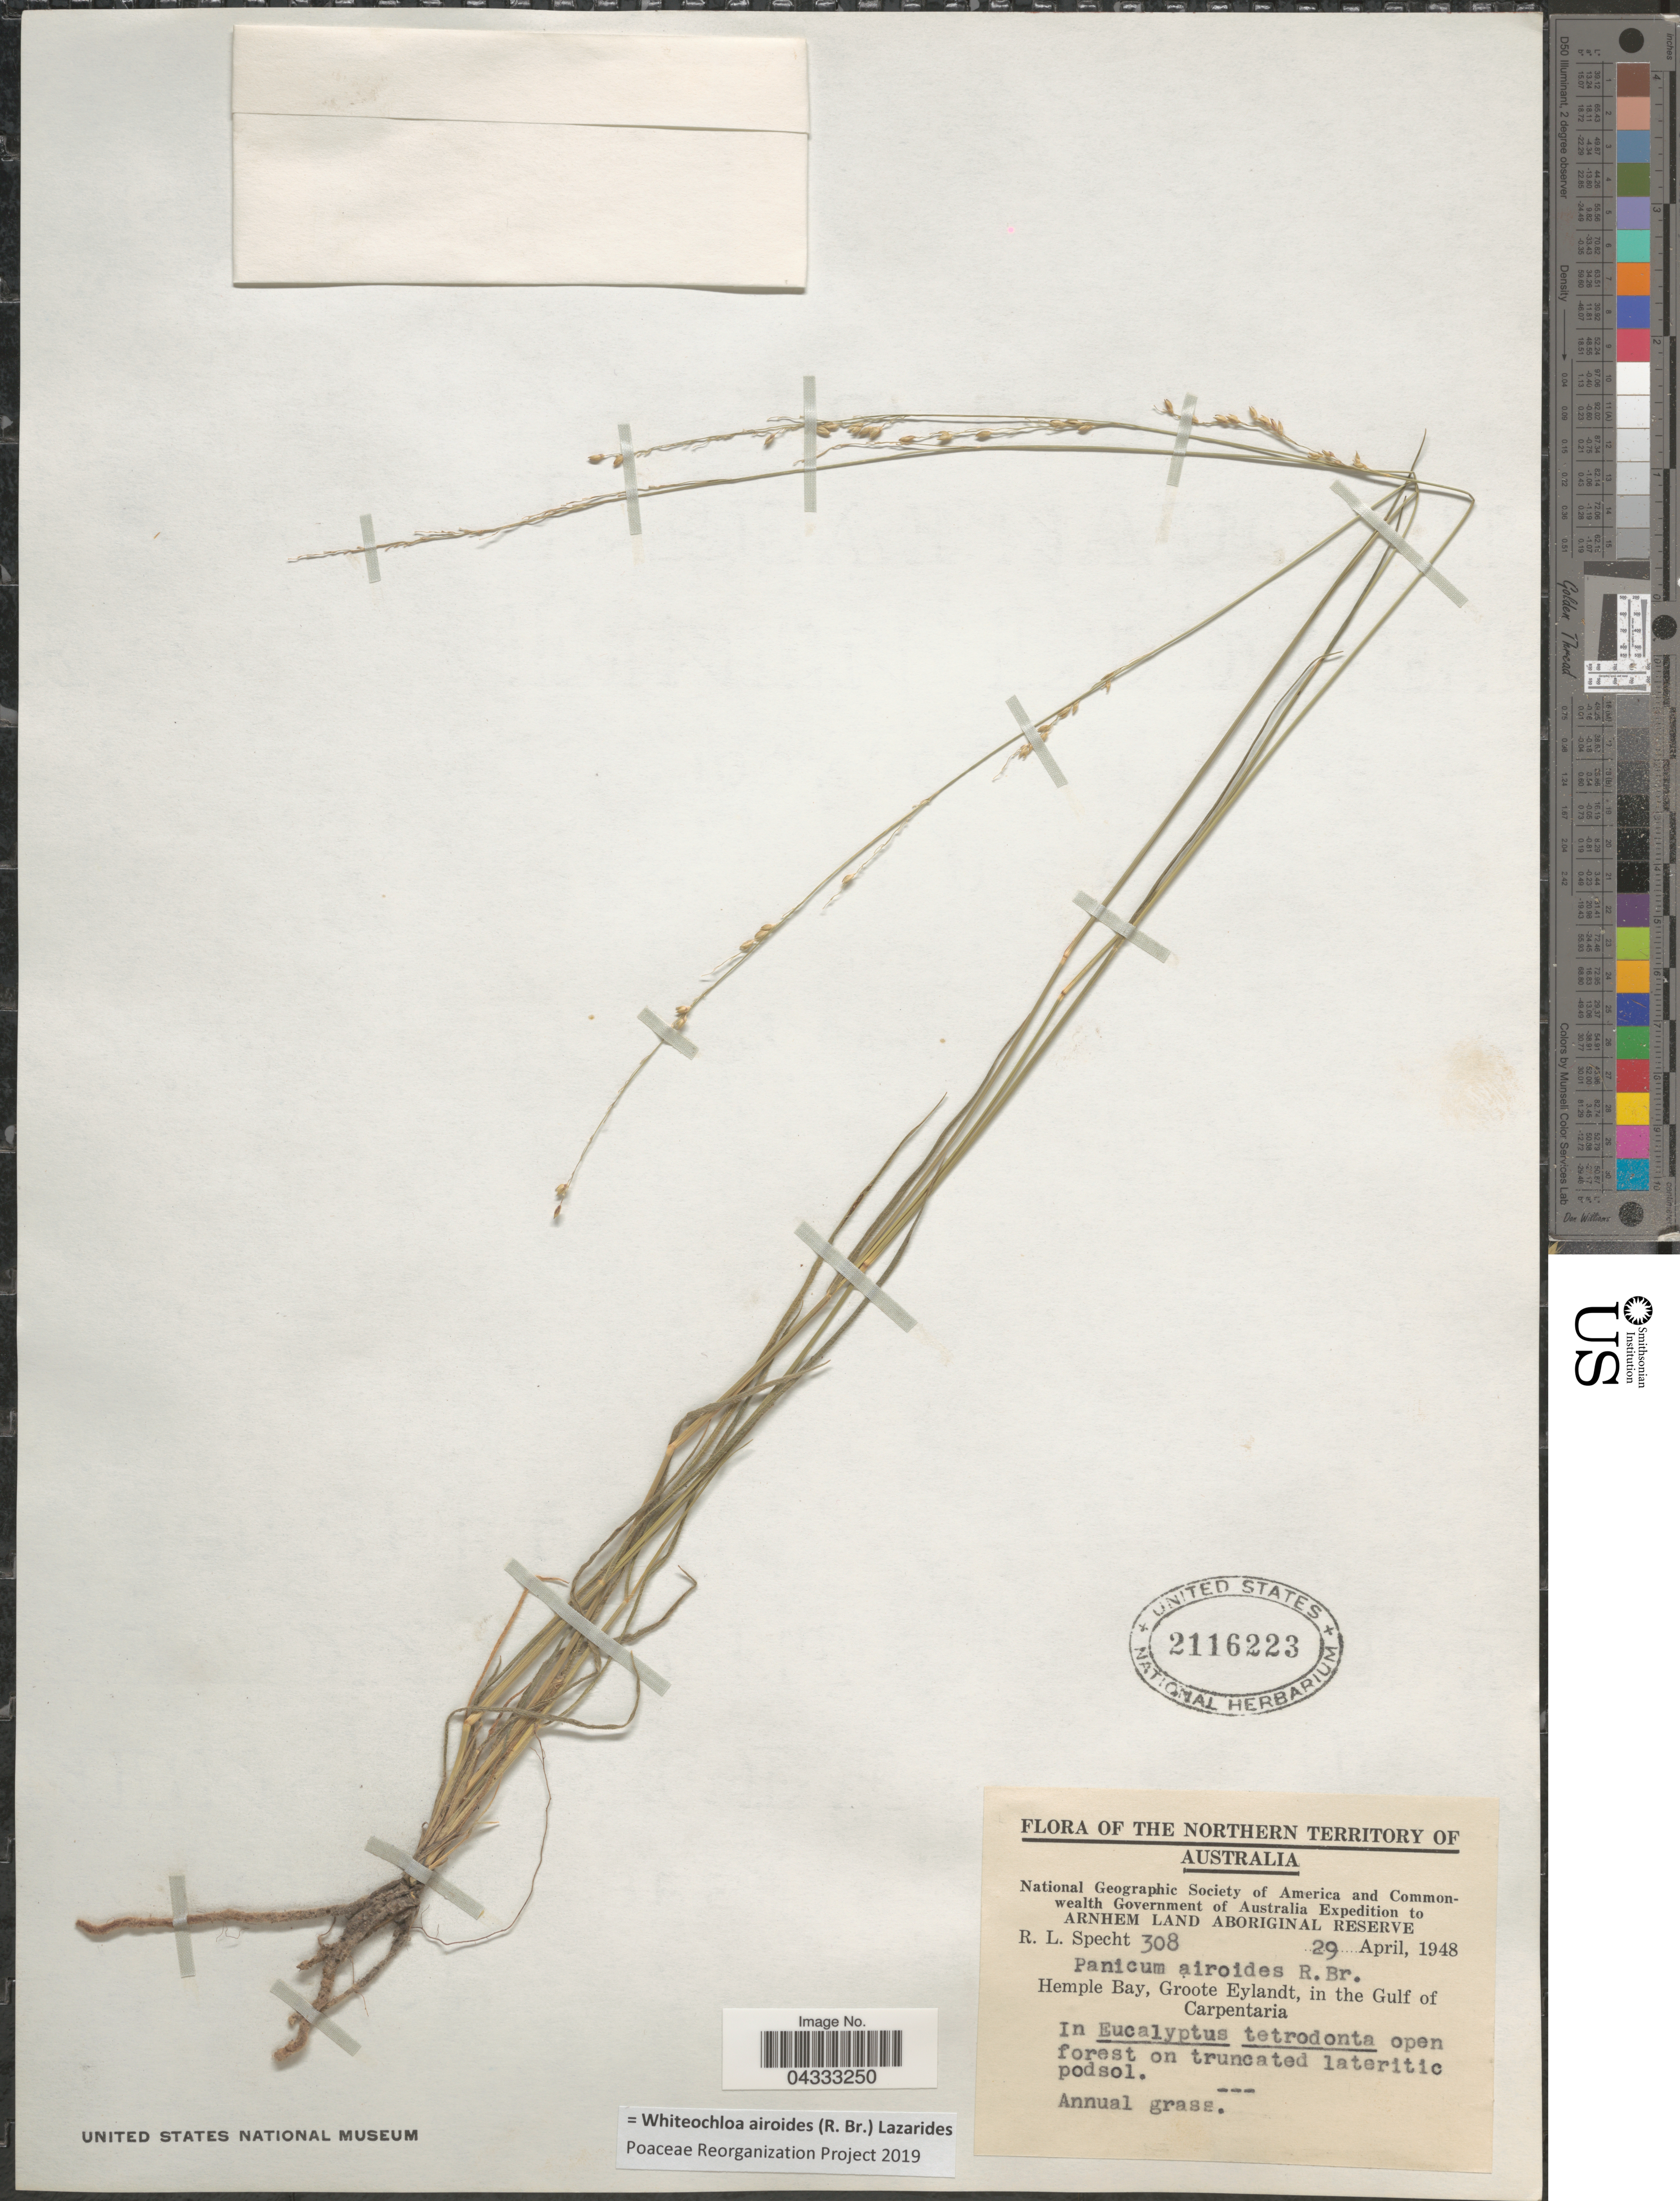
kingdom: Plantae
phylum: Tracheophyta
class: Liliopsida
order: Poales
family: Poaceae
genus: Whiteochloa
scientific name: Whiteochloa airoides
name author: (R.W. Br.) Lazarides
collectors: R. L. Specht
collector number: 308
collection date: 1948-04-29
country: Australia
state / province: Northern Territory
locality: National Geographic Society of America and Commonwealth Government of Australia Expedition to Arnhem Land Aboriginal Reserve. Hemple Bay, Groote Eylandt, in the Gulf of Carpentaria.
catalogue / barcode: US 2116223